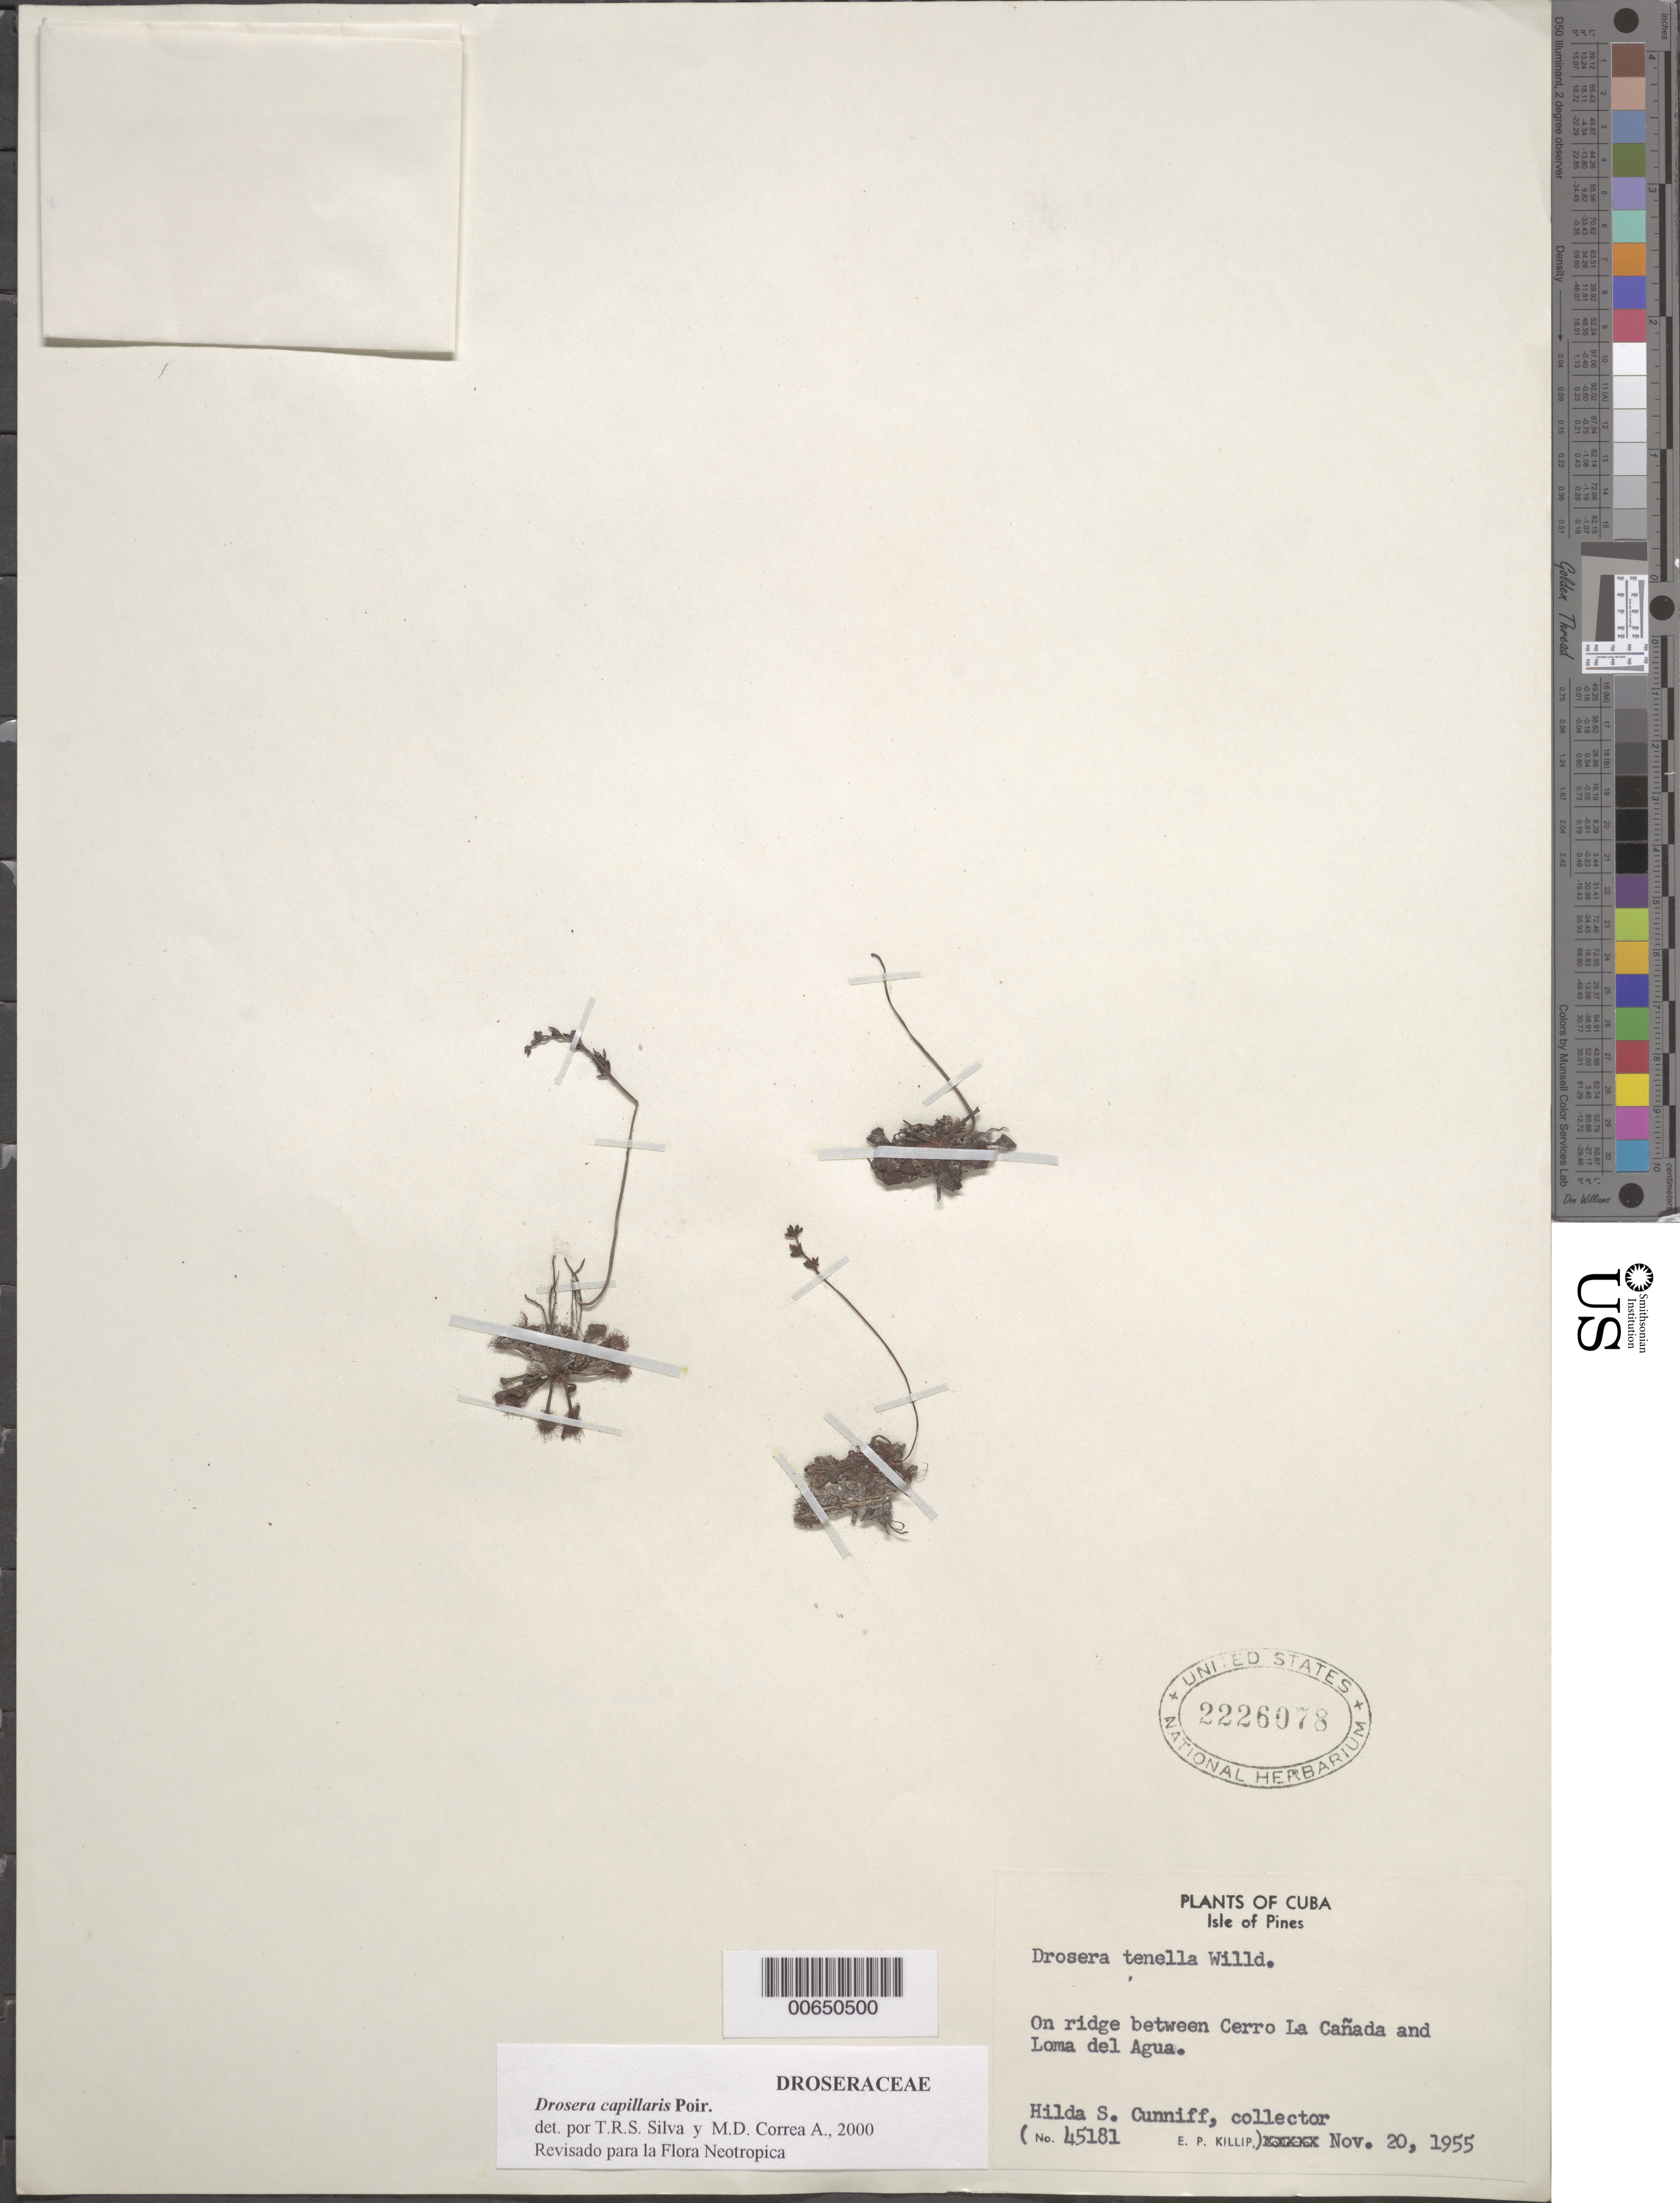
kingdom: Plantae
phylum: Tracheophyta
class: Magnoliopsida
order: Caryophyllales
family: Droseraceae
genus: Drosera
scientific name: Drosera capillaris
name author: Poir.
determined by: Silva, T. R. S. & Correa A. , M. D.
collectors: H. Cunniff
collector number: Killip 45181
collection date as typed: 20 Nov 1955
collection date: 1955-11-20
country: Cuba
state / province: Isla de La Juventud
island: Isla de La Juventud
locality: Between Cerro La Cañada and Loma del Agua. "Isle of Pines".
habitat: On ridge.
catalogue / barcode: US 2226078